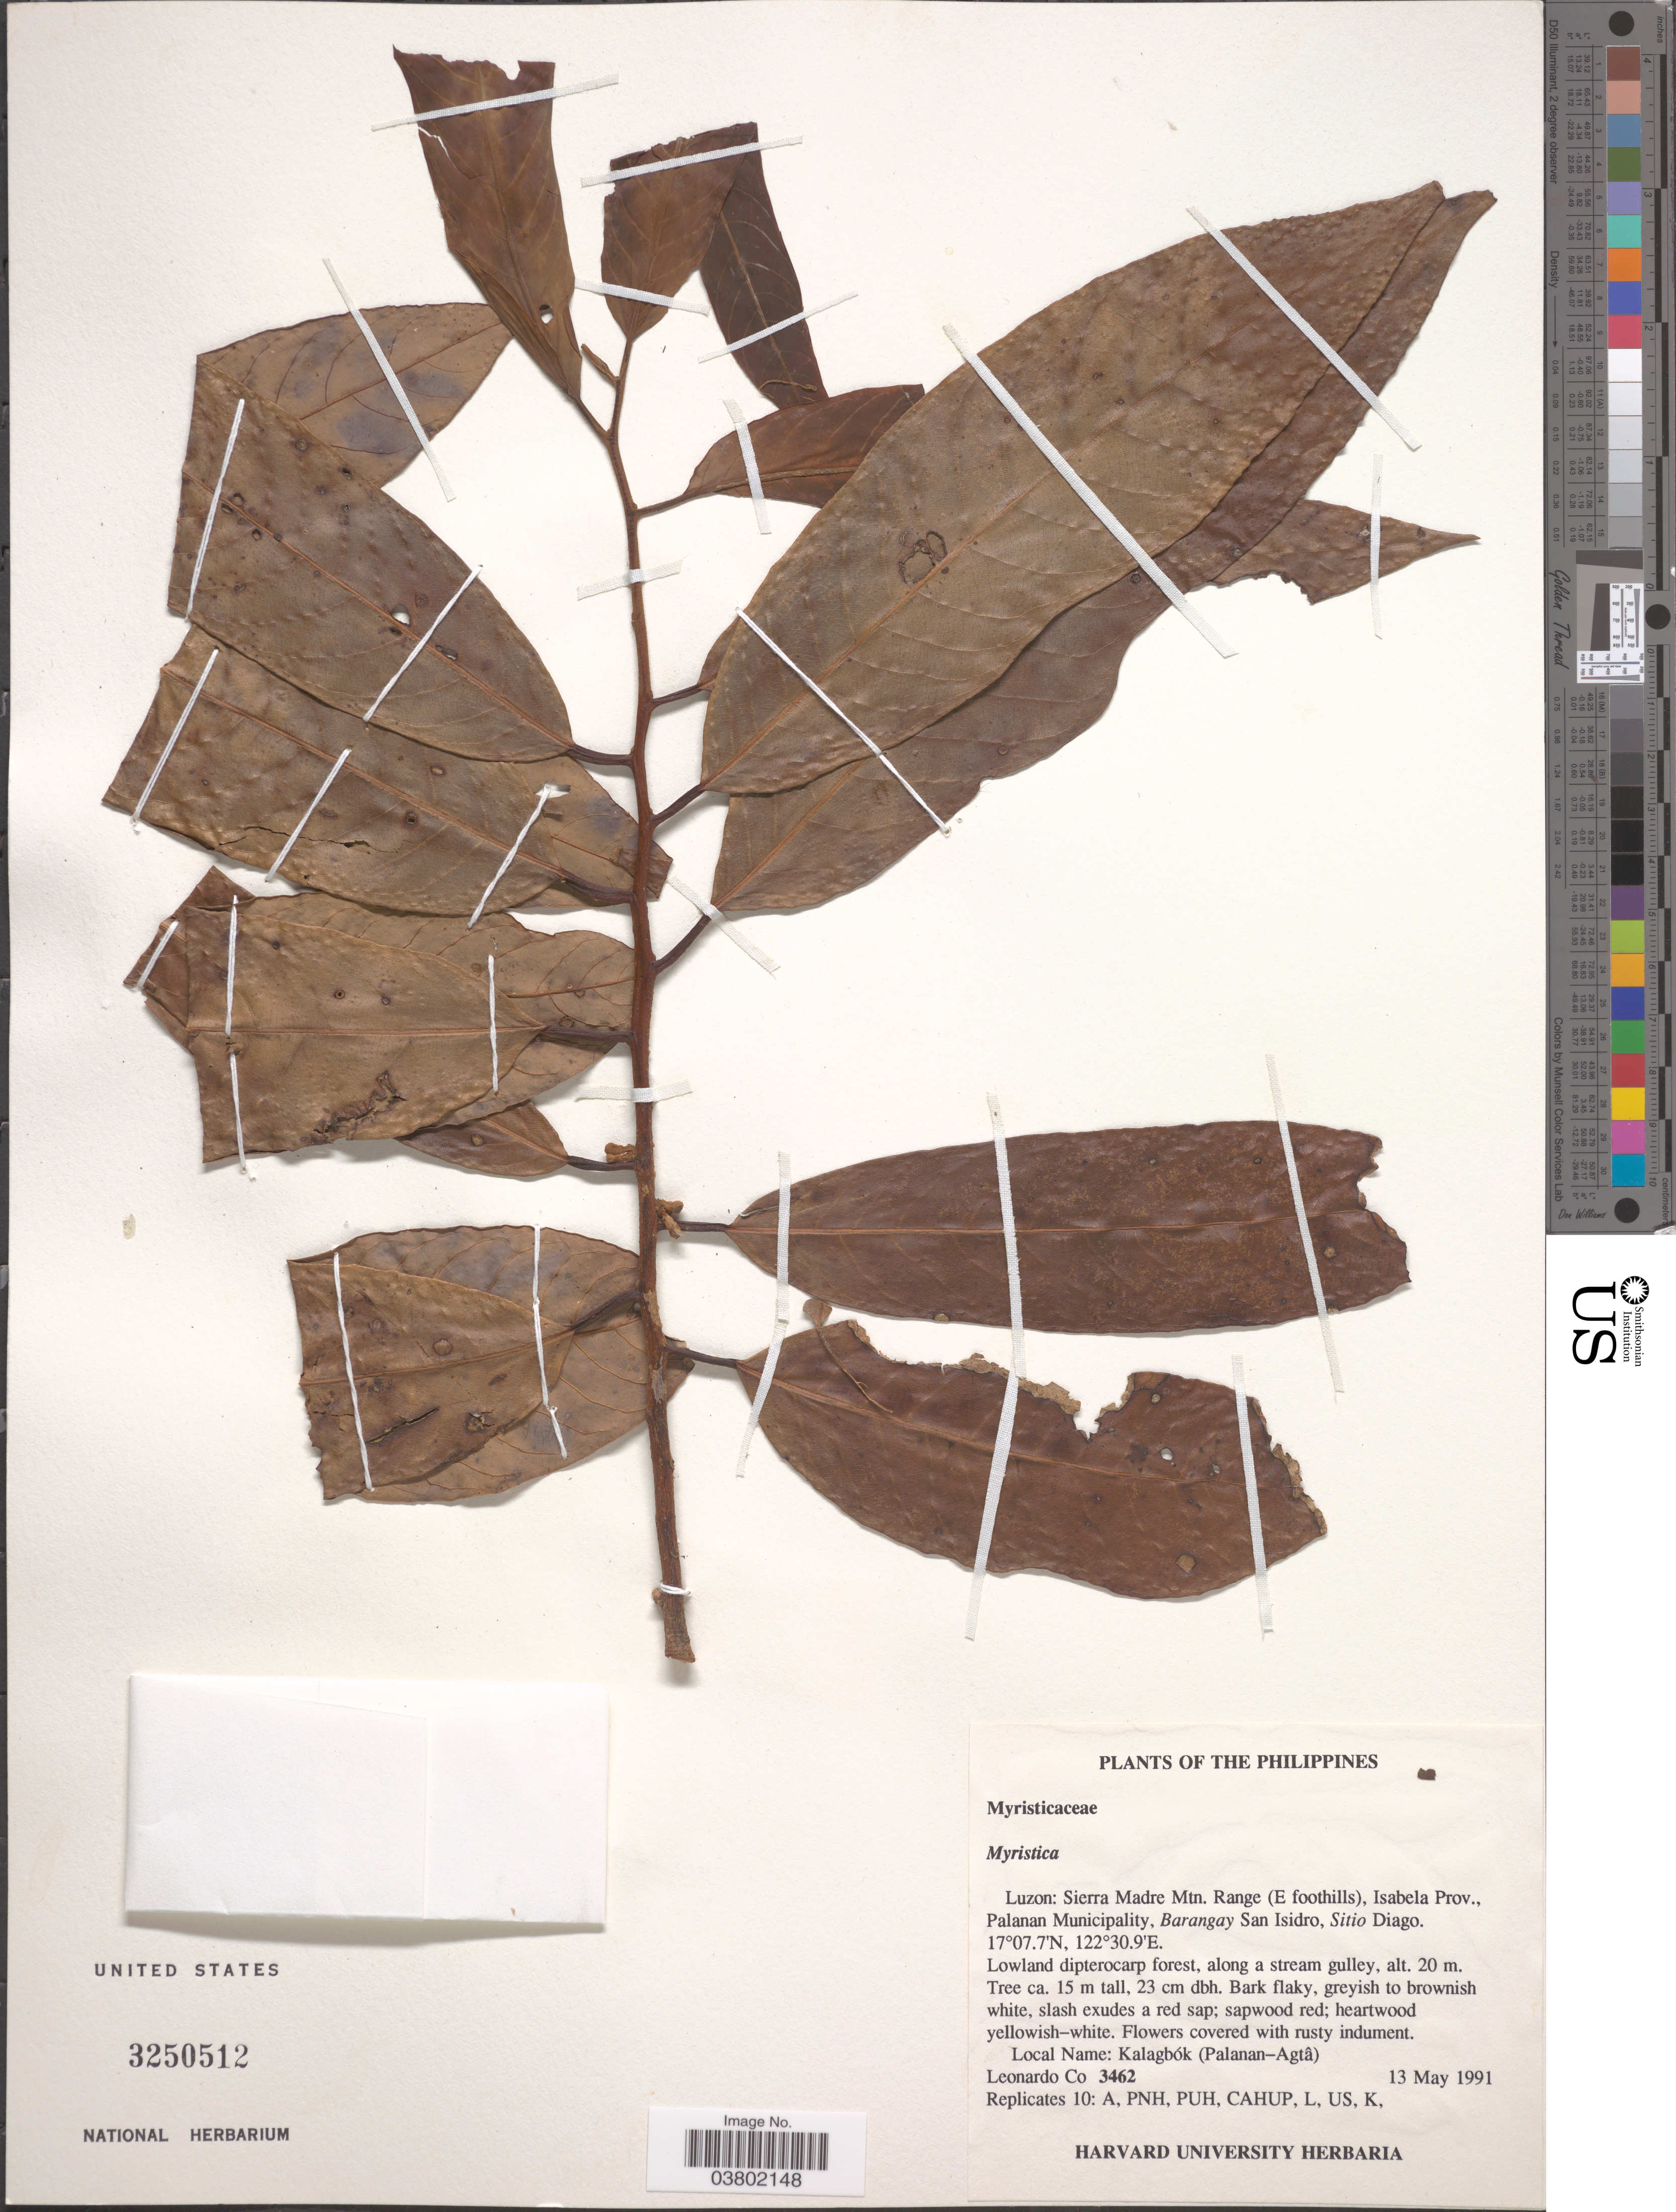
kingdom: Plantae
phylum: Tracheophyta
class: Magnoliopsida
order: Magnoliales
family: Myristicaceae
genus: Myristica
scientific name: Myristica sp.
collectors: L. Co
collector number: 3462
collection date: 1991-05-13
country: Philippines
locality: Luzon: Sierra Madre Mtn. Range (E foothills), Isabela Prov., Palanan Municipality, Barangay San Isidro, Sitio Diago.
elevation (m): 20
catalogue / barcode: US 3250512